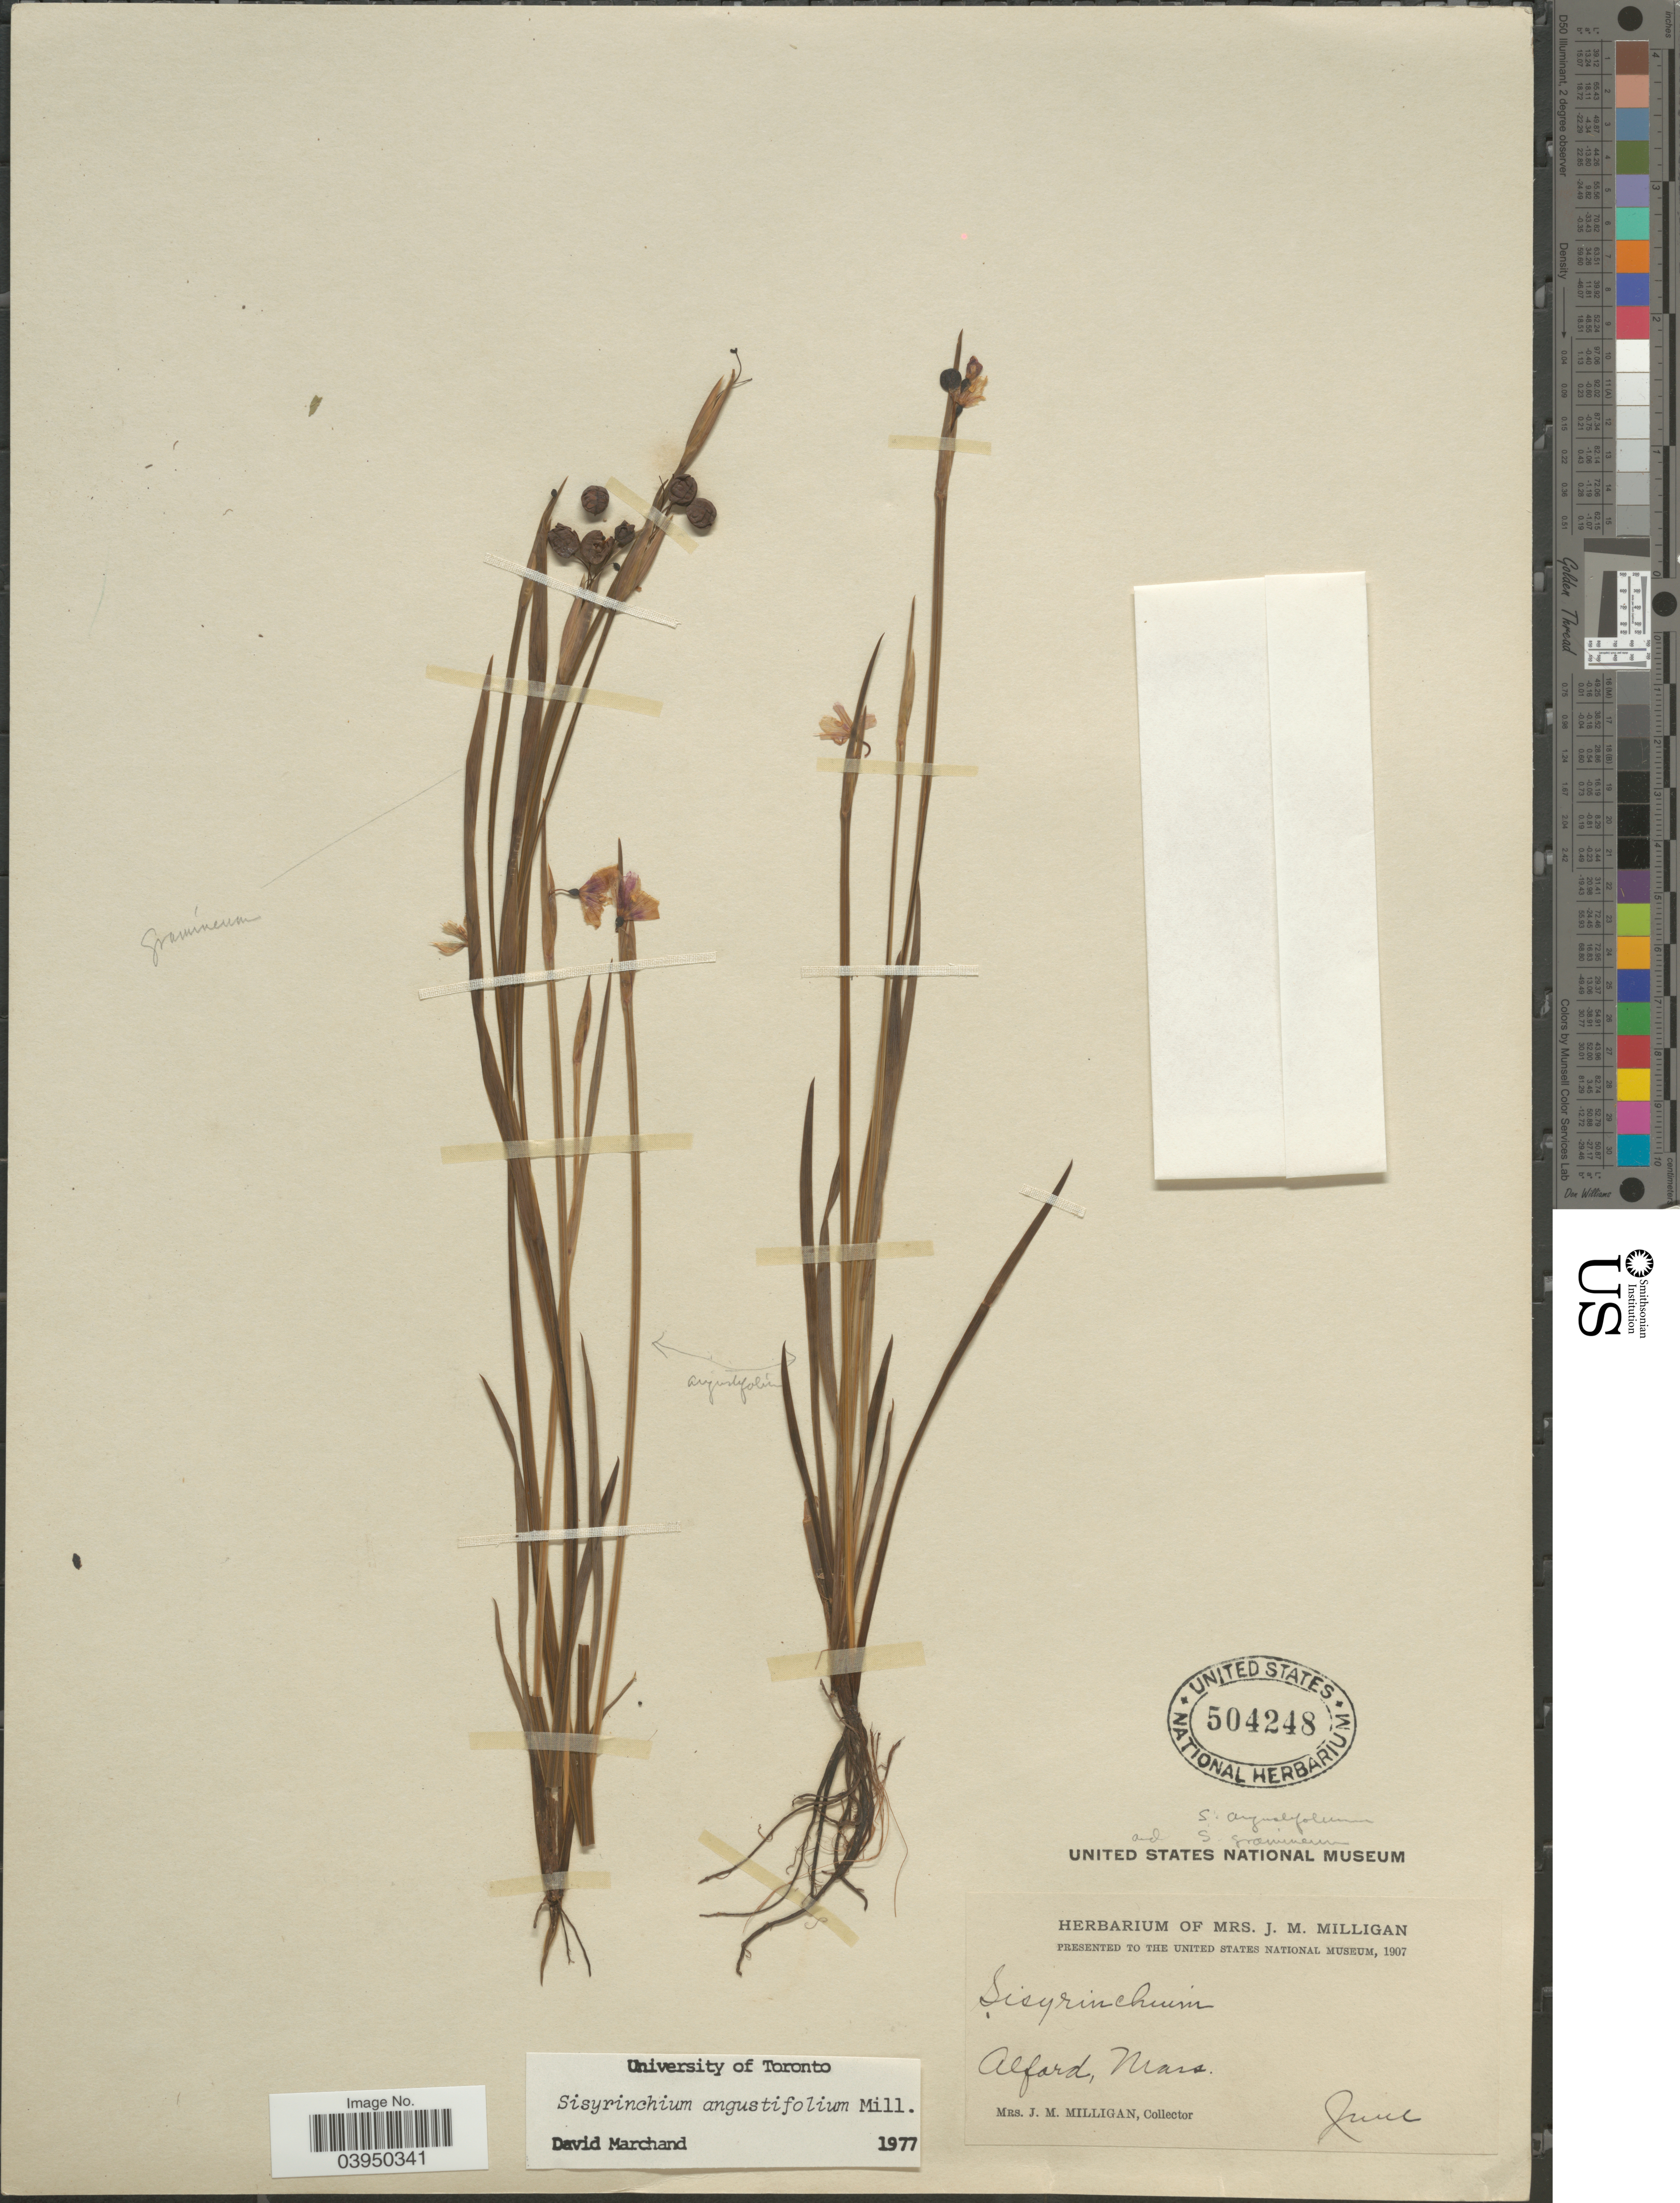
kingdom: Plantae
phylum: Tracheophyta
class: Liliopsida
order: Asparagales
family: Iridaceae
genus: Sisyrinchium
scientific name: Sisyrinchium angustifolium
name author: Mill.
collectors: J. Milligan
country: United States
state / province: Massachusetts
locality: Alford.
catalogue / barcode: US 504248